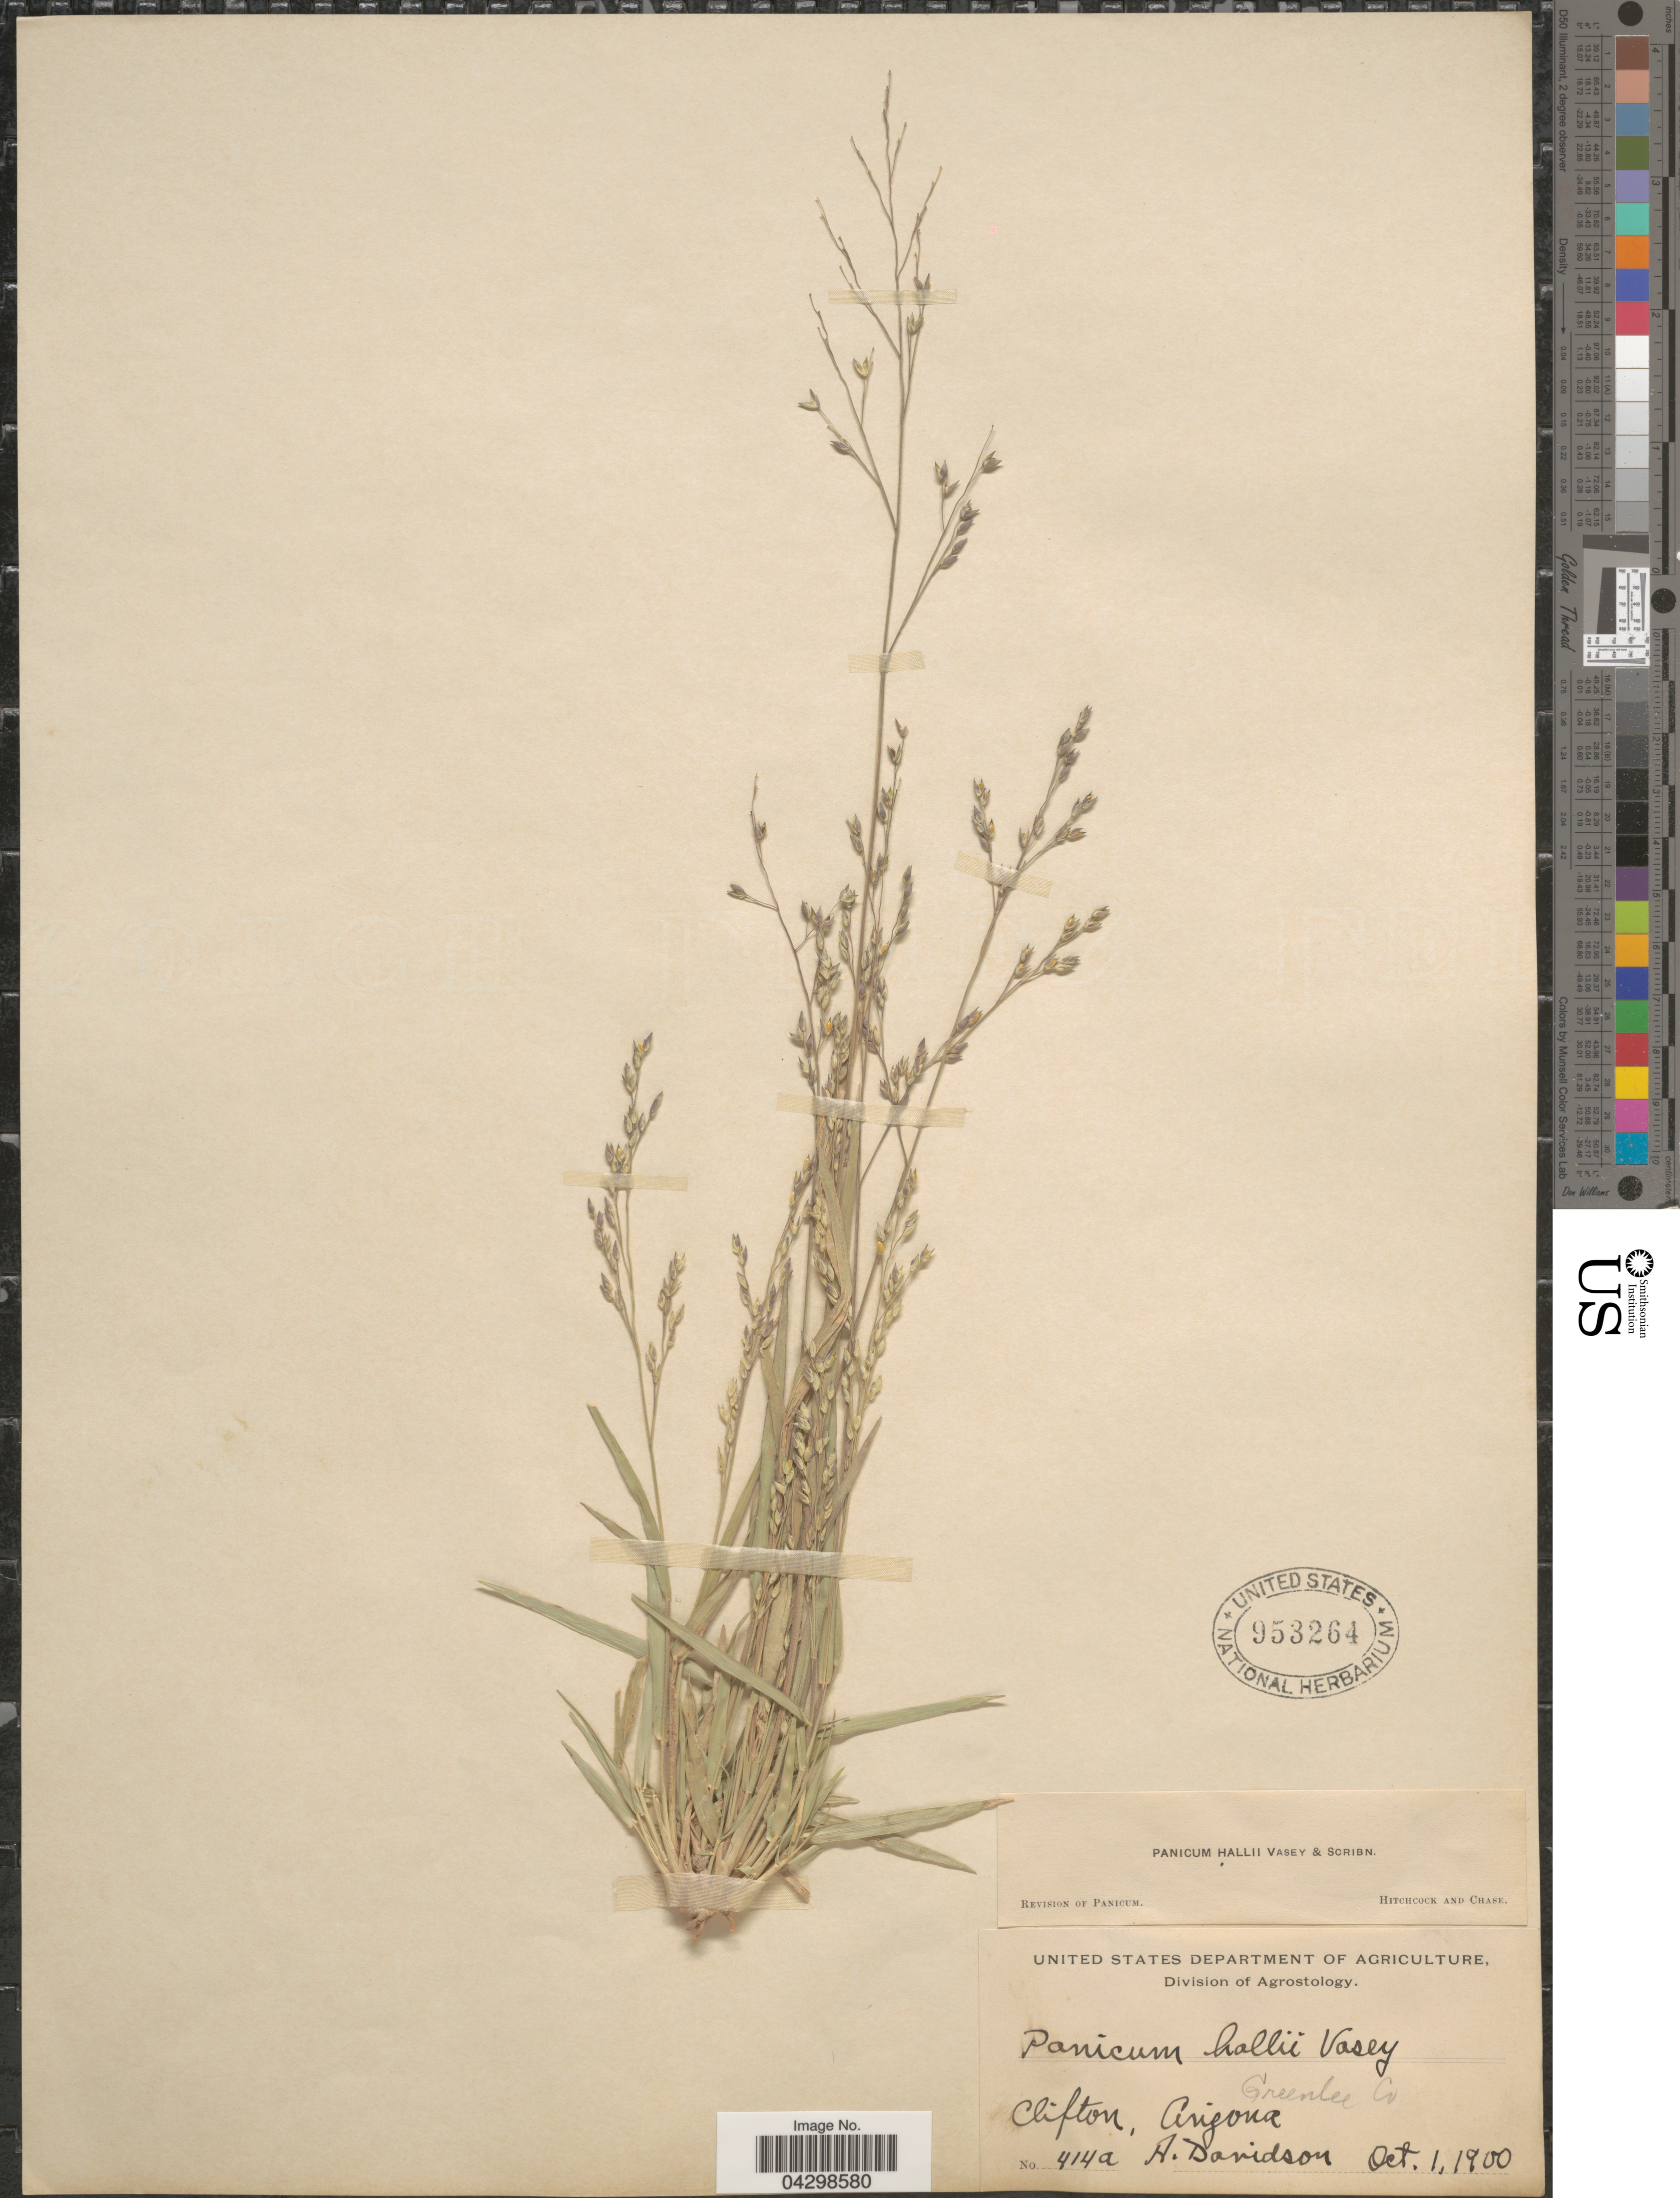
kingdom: Plantae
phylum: Tracheophyta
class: Liliopsida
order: Poales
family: Poaceae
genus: Panicum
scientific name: Panicum hallii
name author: Vasey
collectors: A. Davidson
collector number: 414a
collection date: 1900-10-01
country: United States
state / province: Arizona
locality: Clifton. Greenlee Co.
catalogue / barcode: US 953264